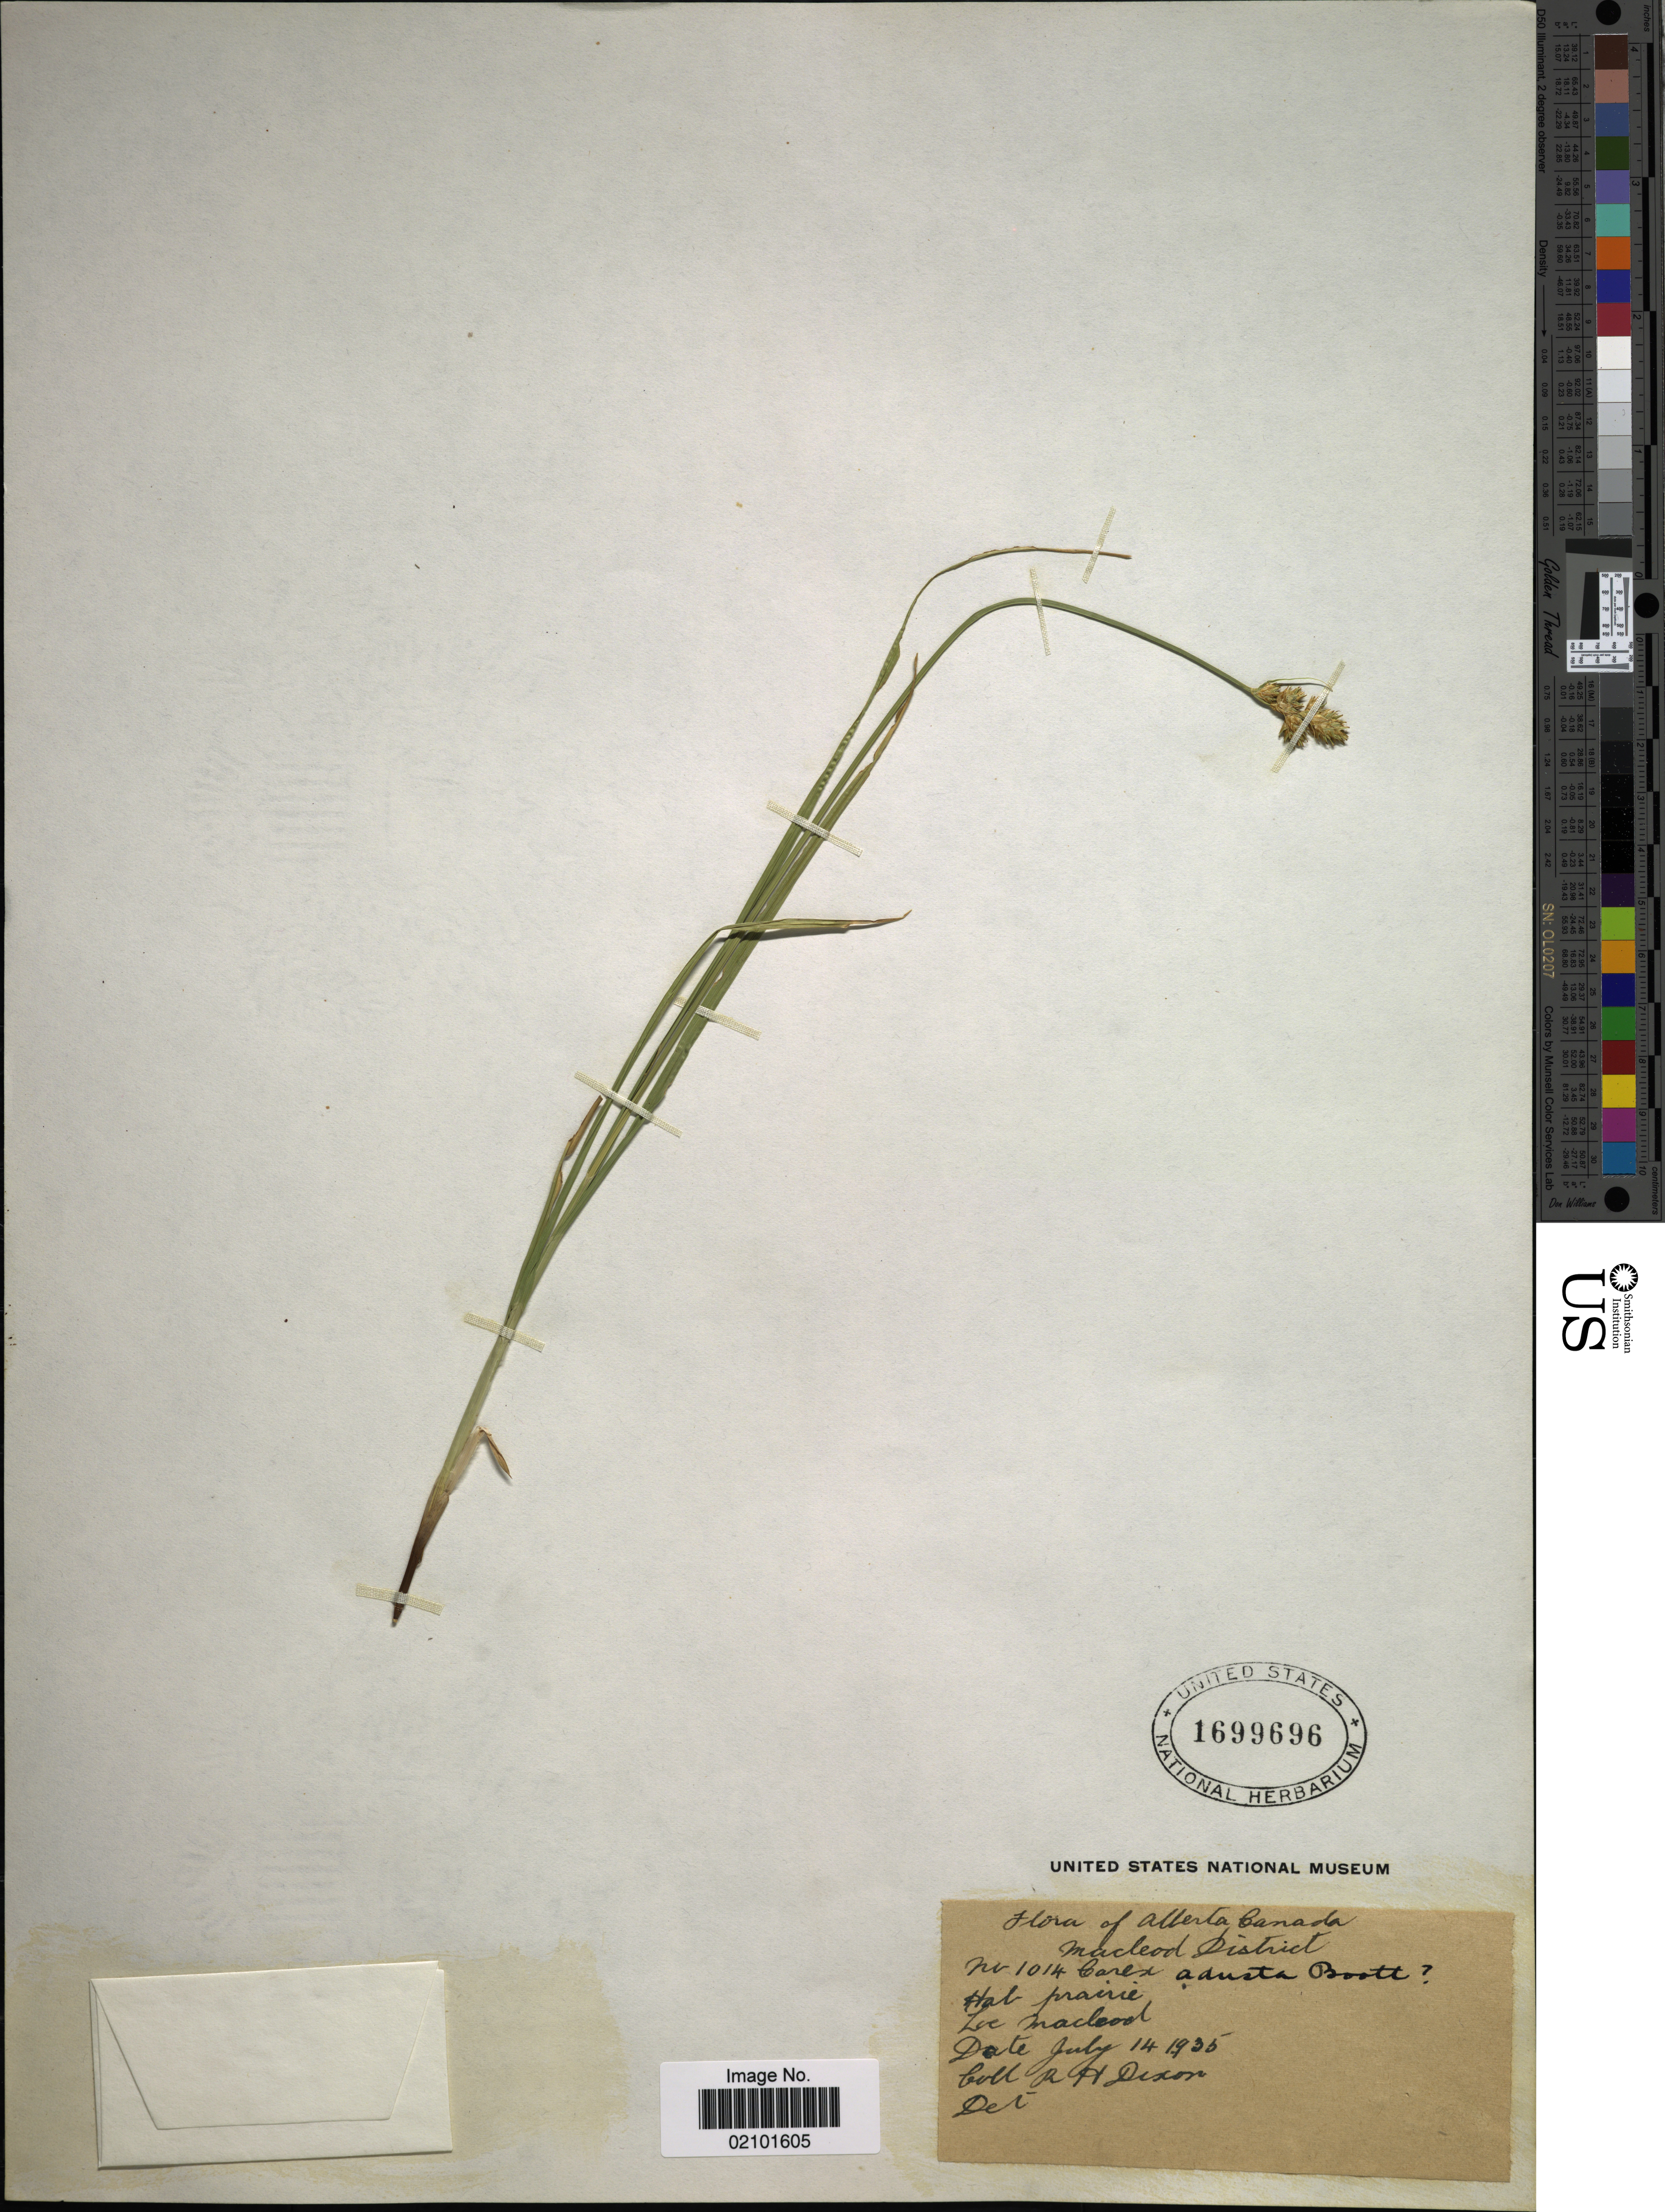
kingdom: Plantae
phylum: Tracheophyta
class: Liliopsida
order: Poales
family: Cyperaceae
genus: Carex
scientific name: Carex adusta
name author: Boott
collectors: R. H. Dixon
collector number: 1014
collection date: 1935-07-14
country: Canada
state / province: Alberta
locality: Macleod District. Macleod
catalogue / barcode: US 1699696